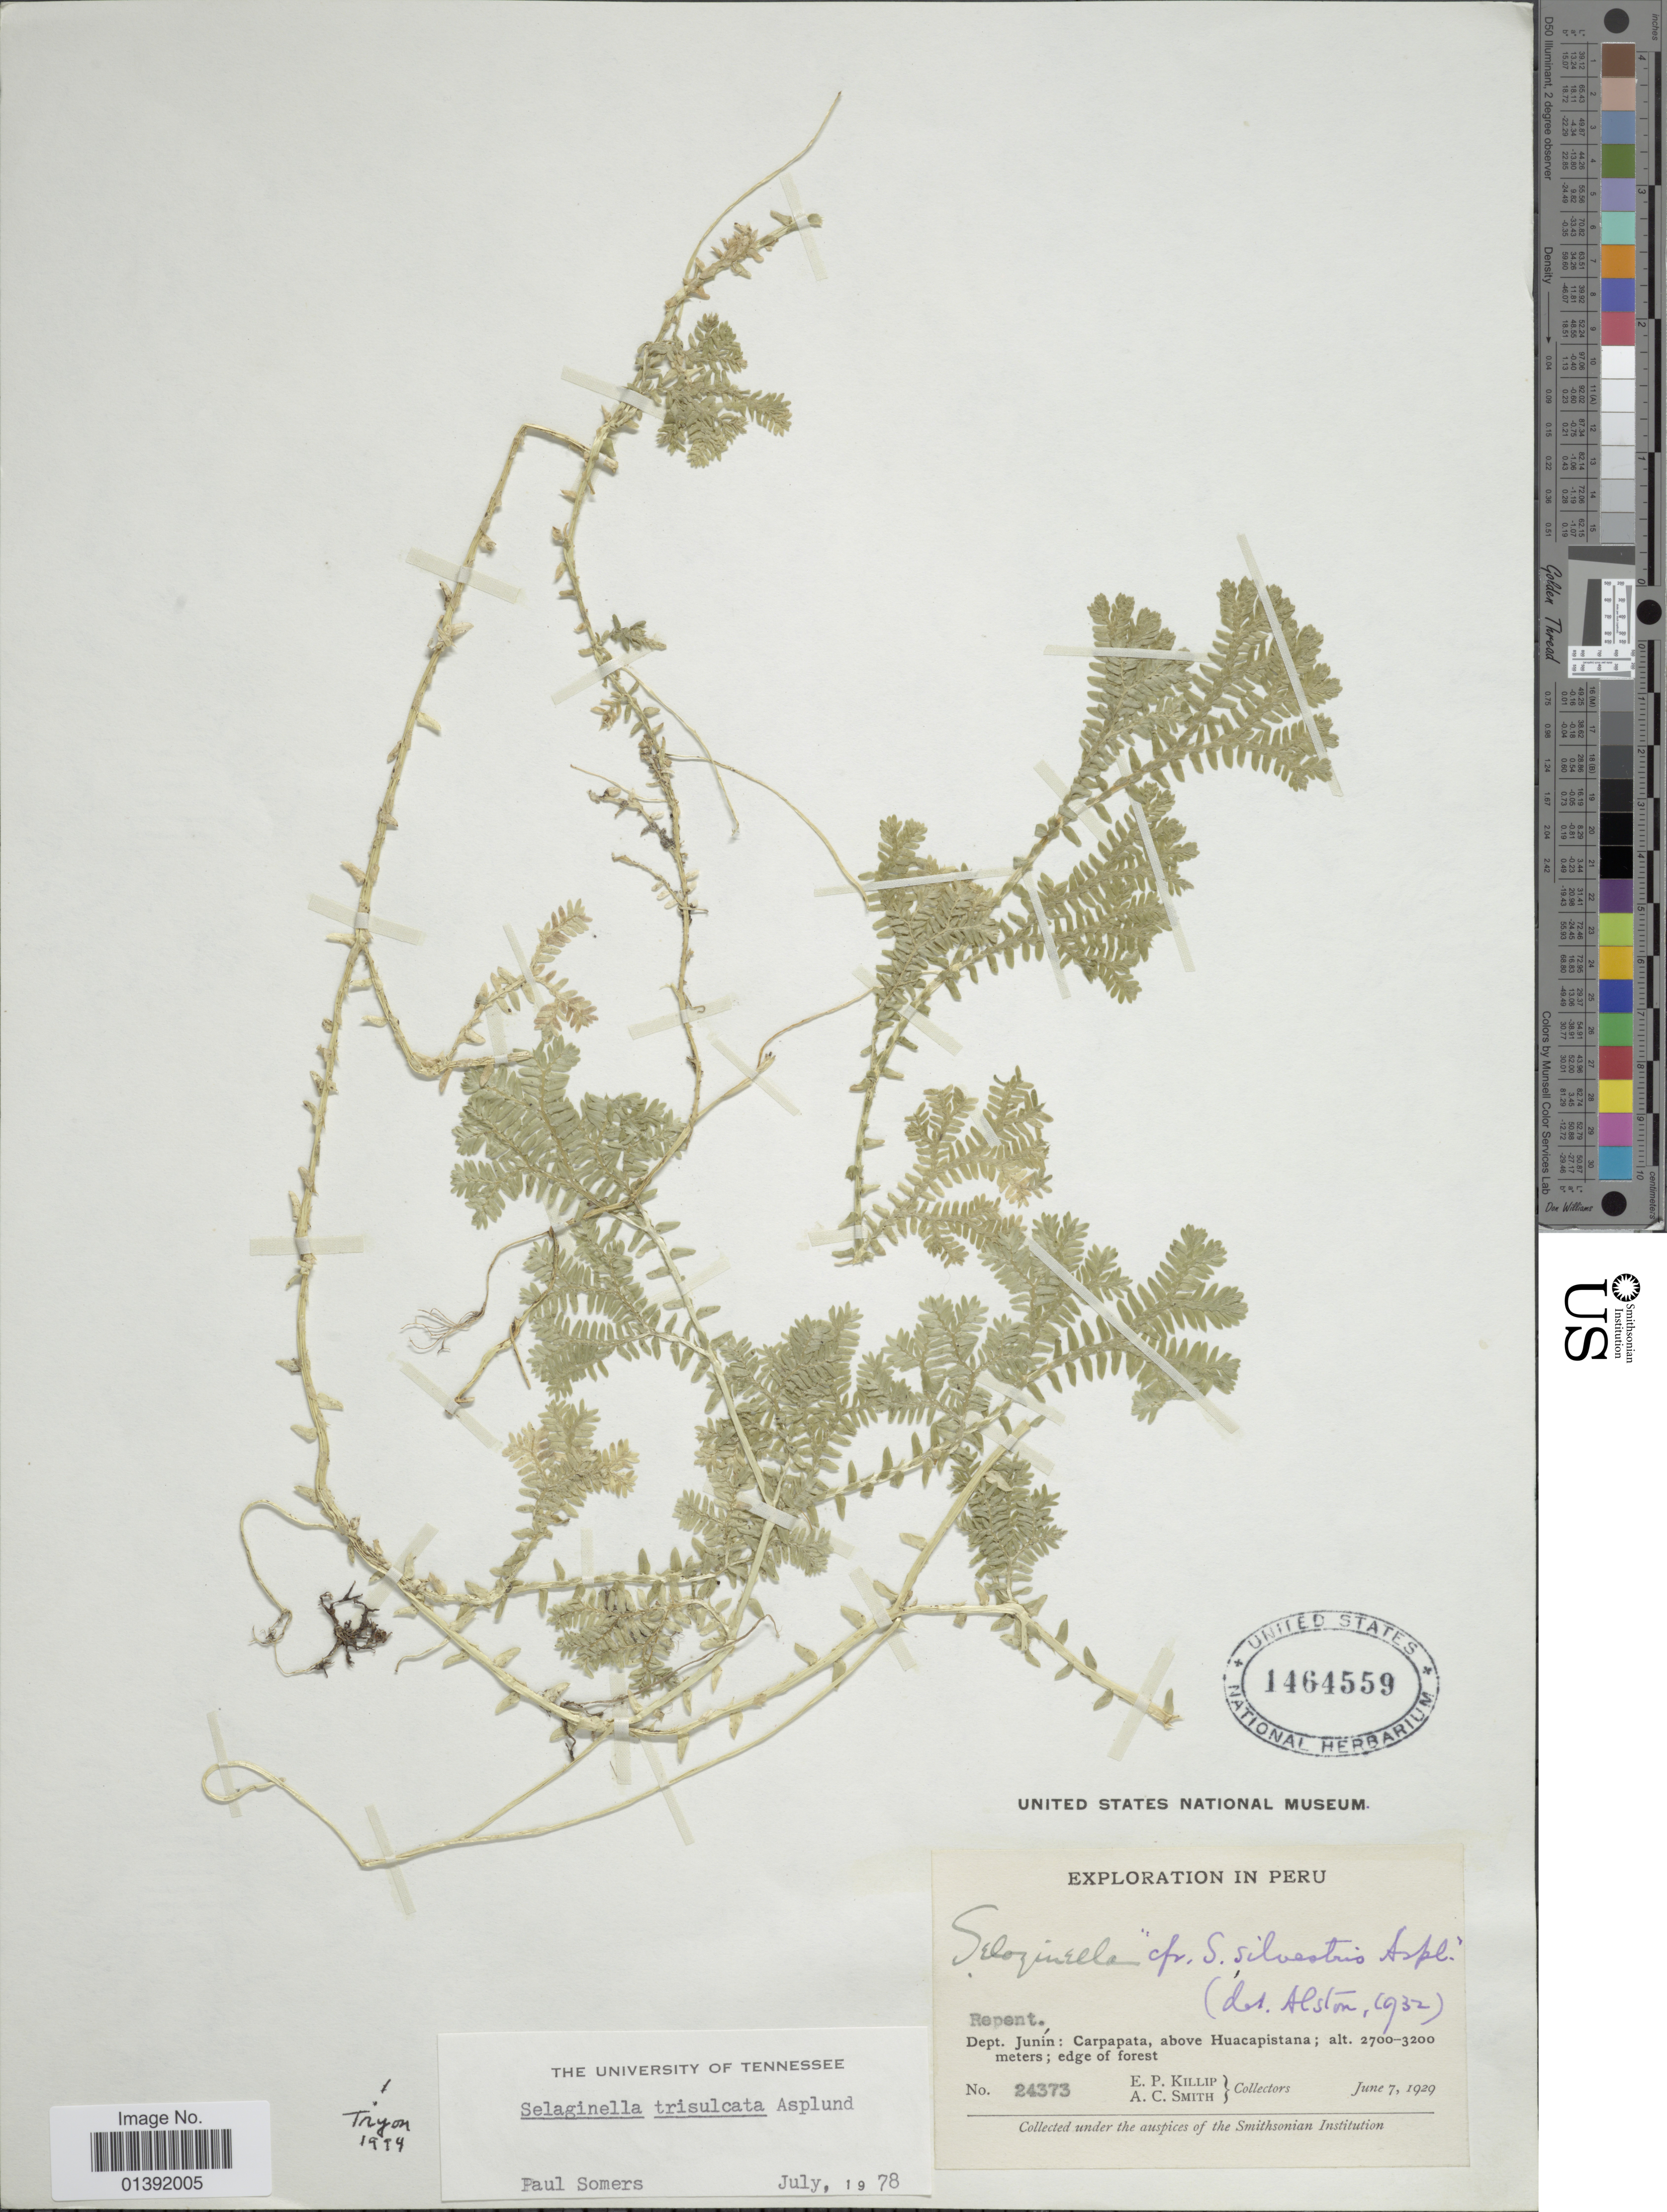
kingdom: Plantae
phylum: Tracheophyta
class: Lycopodiopsida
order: Selaginellales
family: Selaginellaceae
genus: Selaginella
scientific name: Selaginella trisulcata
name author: Aspl.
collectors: E. P. Killip & A. C. Smith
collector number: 24373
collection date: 1929-06-07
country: Peru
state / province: Junín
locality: Capapata, above Huacapistana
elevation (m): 2700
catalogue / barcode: US 1464559